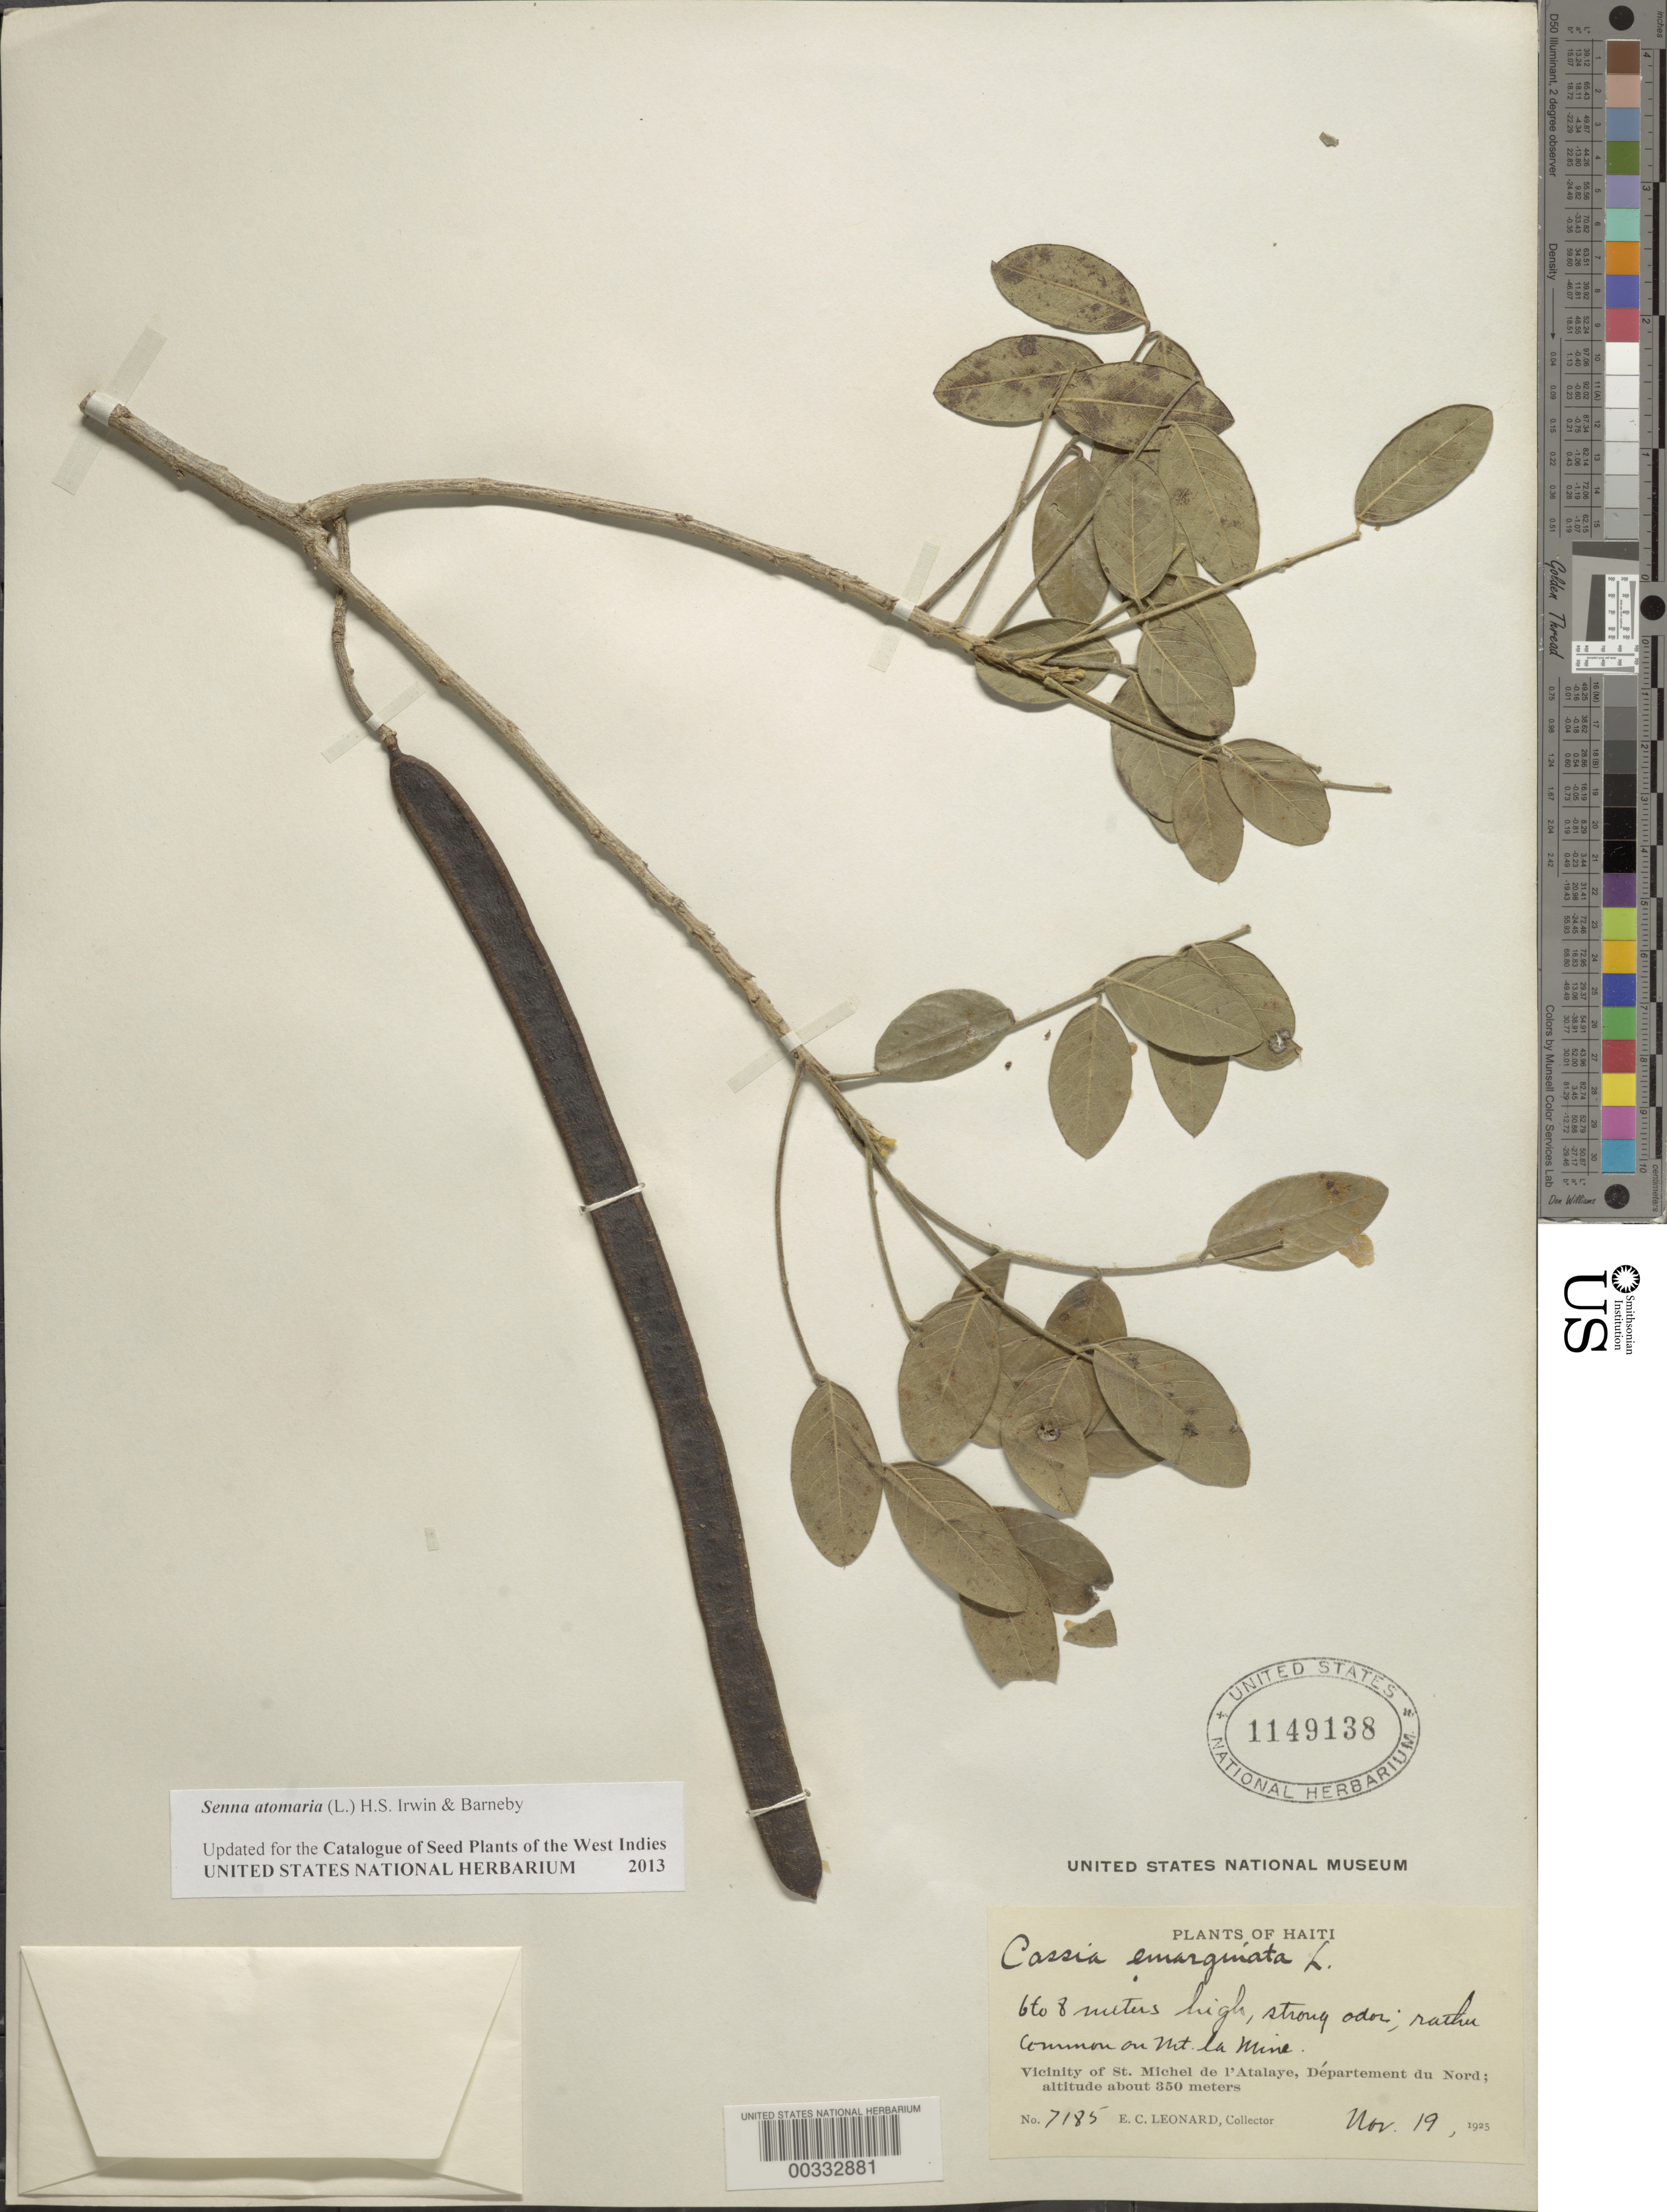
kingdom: Plantae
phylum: Tracheophyta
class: Magnoliopsida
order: Fabales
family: Fabaceae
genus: Senna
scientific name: Senna atomaria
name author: (L.) H.S. Irwin & Barneby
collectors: E. C. Leonard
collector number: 7185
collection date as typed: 19 Nov 1925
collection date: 1925-11-19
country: Haiti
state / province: Nord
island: Hispaniola Island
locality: Mt. la mine; vicinity of st. michel de l'atalaye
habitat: Rather common.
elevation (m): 350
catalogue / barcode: US 1149138